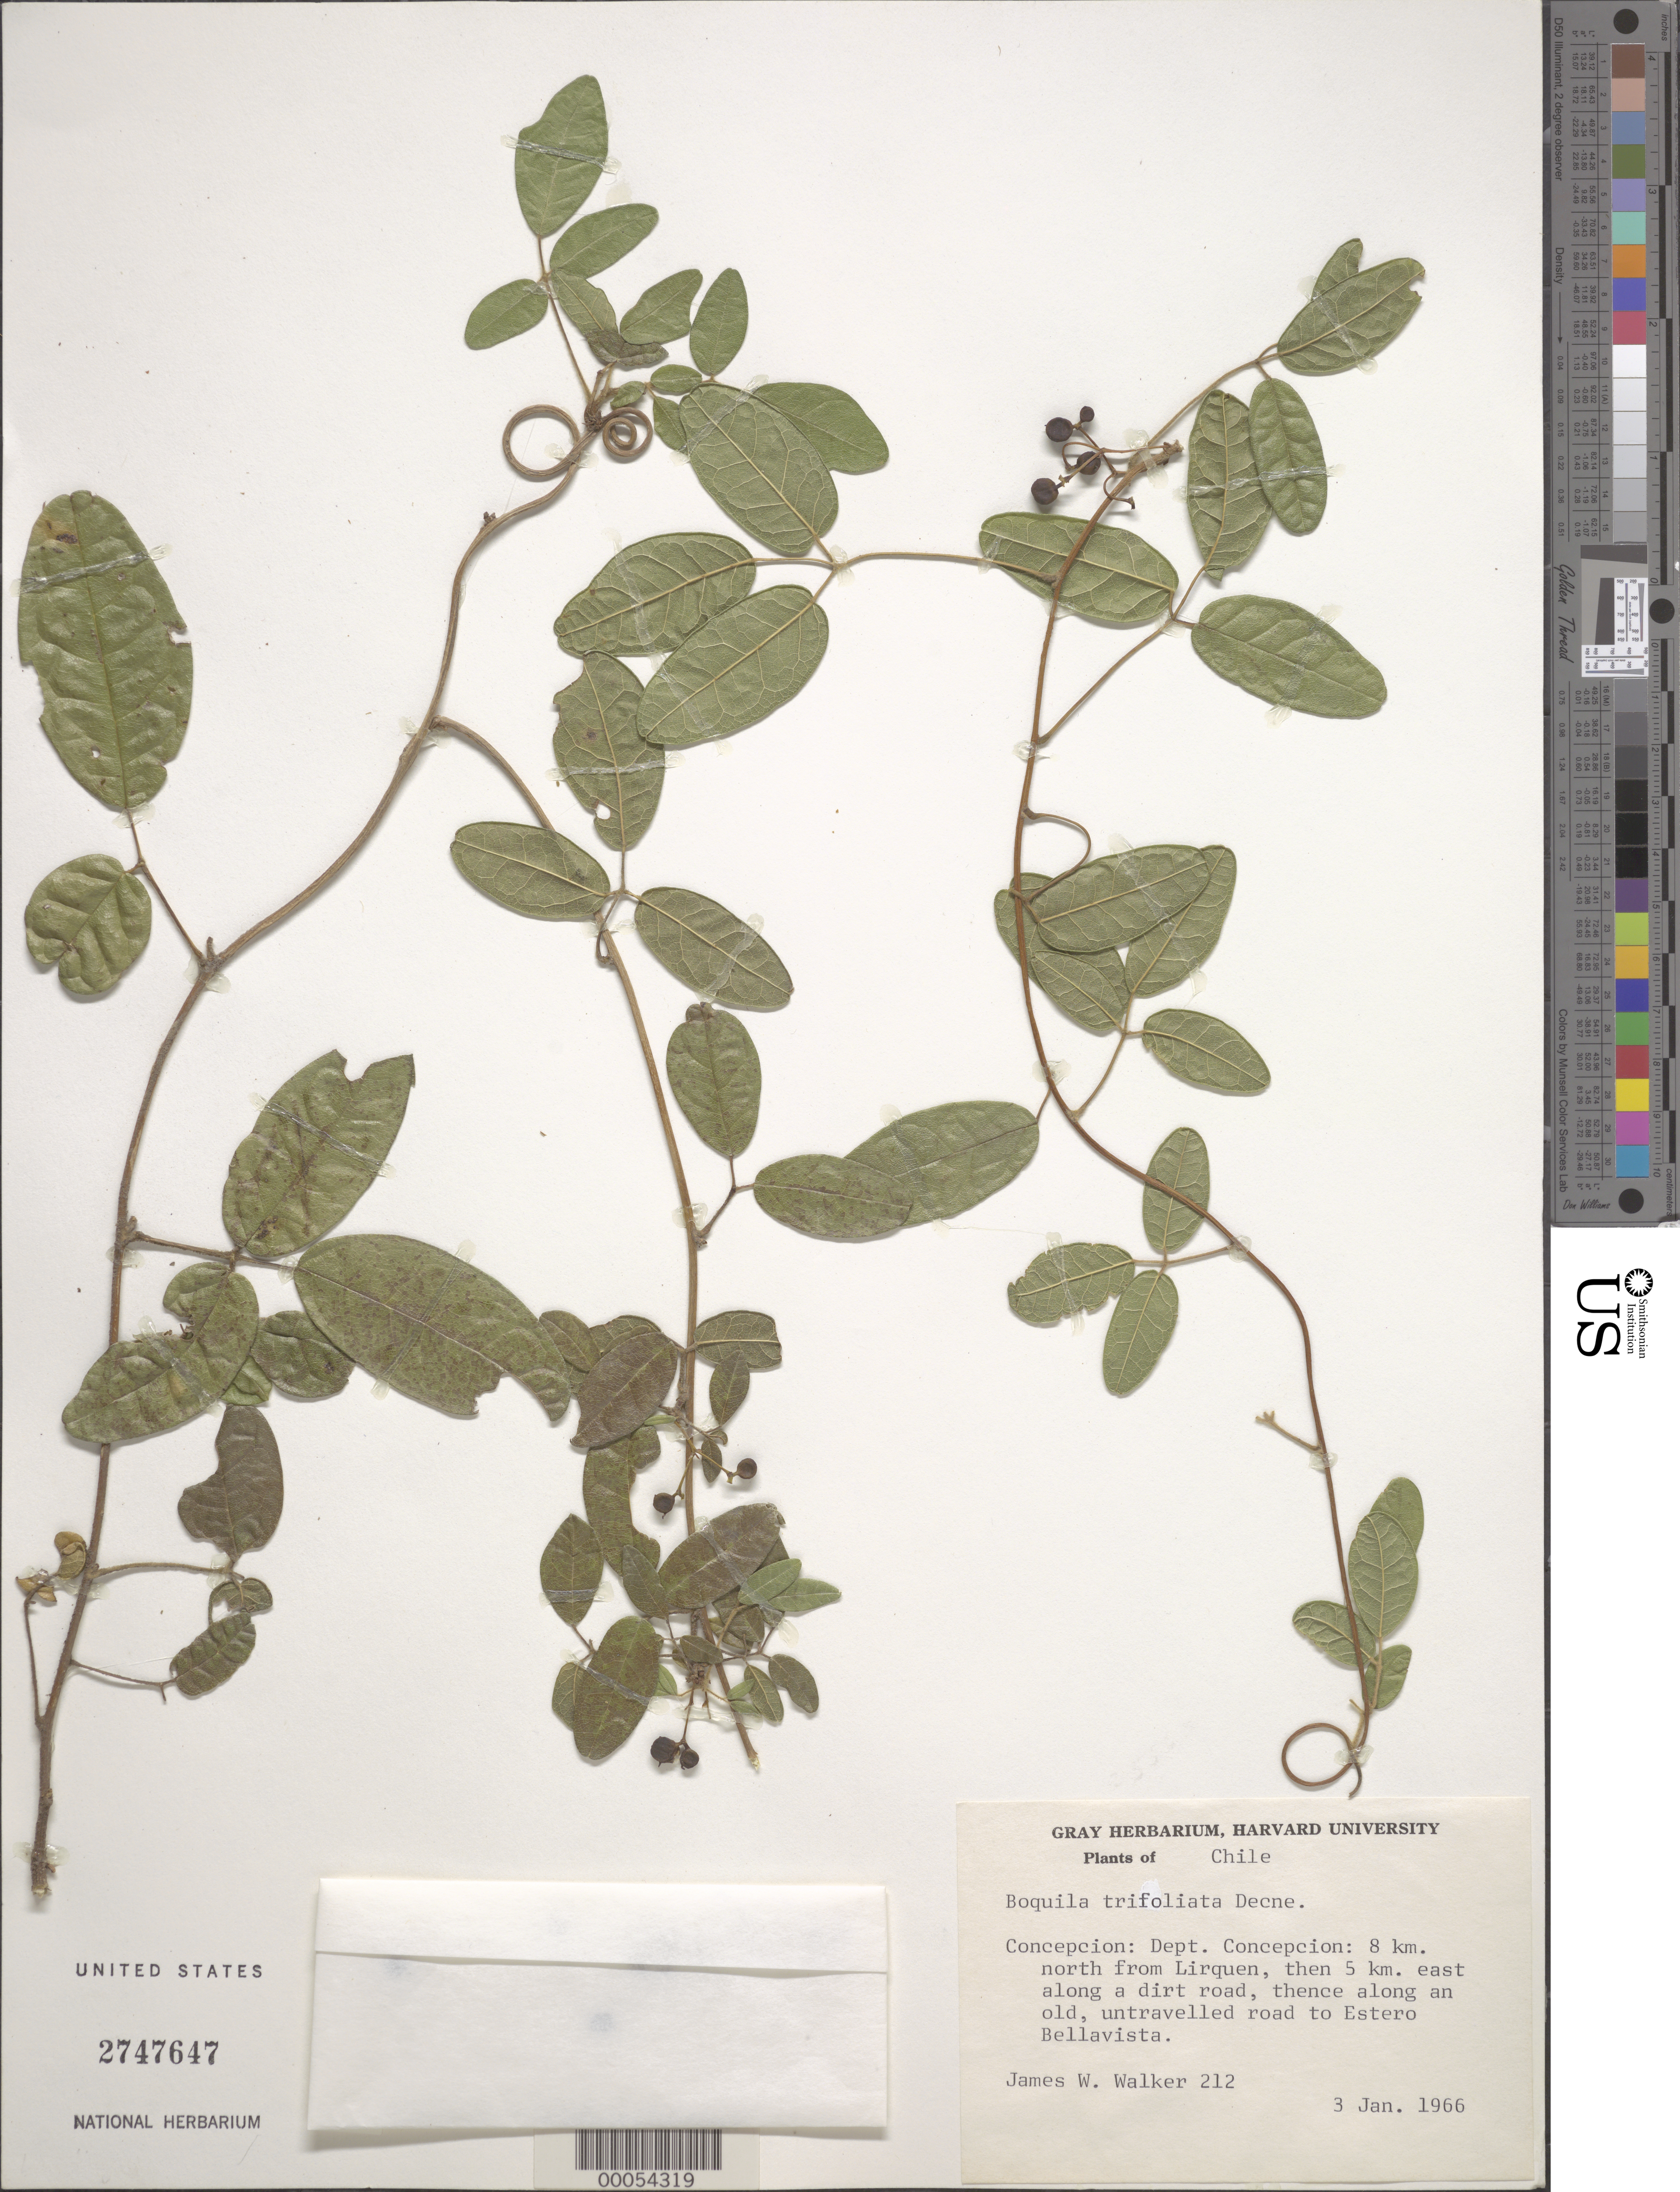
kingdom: Plantae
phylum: Tracheophyta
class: Magnoliopsida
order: Ranunculales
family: Lardizabalaceae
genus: Boquila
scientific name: Boquila trifoliolata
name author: (DC.) Decne.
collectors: J. W. Walker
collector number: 212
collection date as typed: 03 Jan 1966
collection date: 1966-01-03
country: Chile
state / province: Bio-Bío (VIII)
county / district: Concepción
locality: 8 km n from lirquen, then 5 km e along a dirt road, then e along an old, untravelled road to estero bellavista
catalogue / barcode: US 2747647